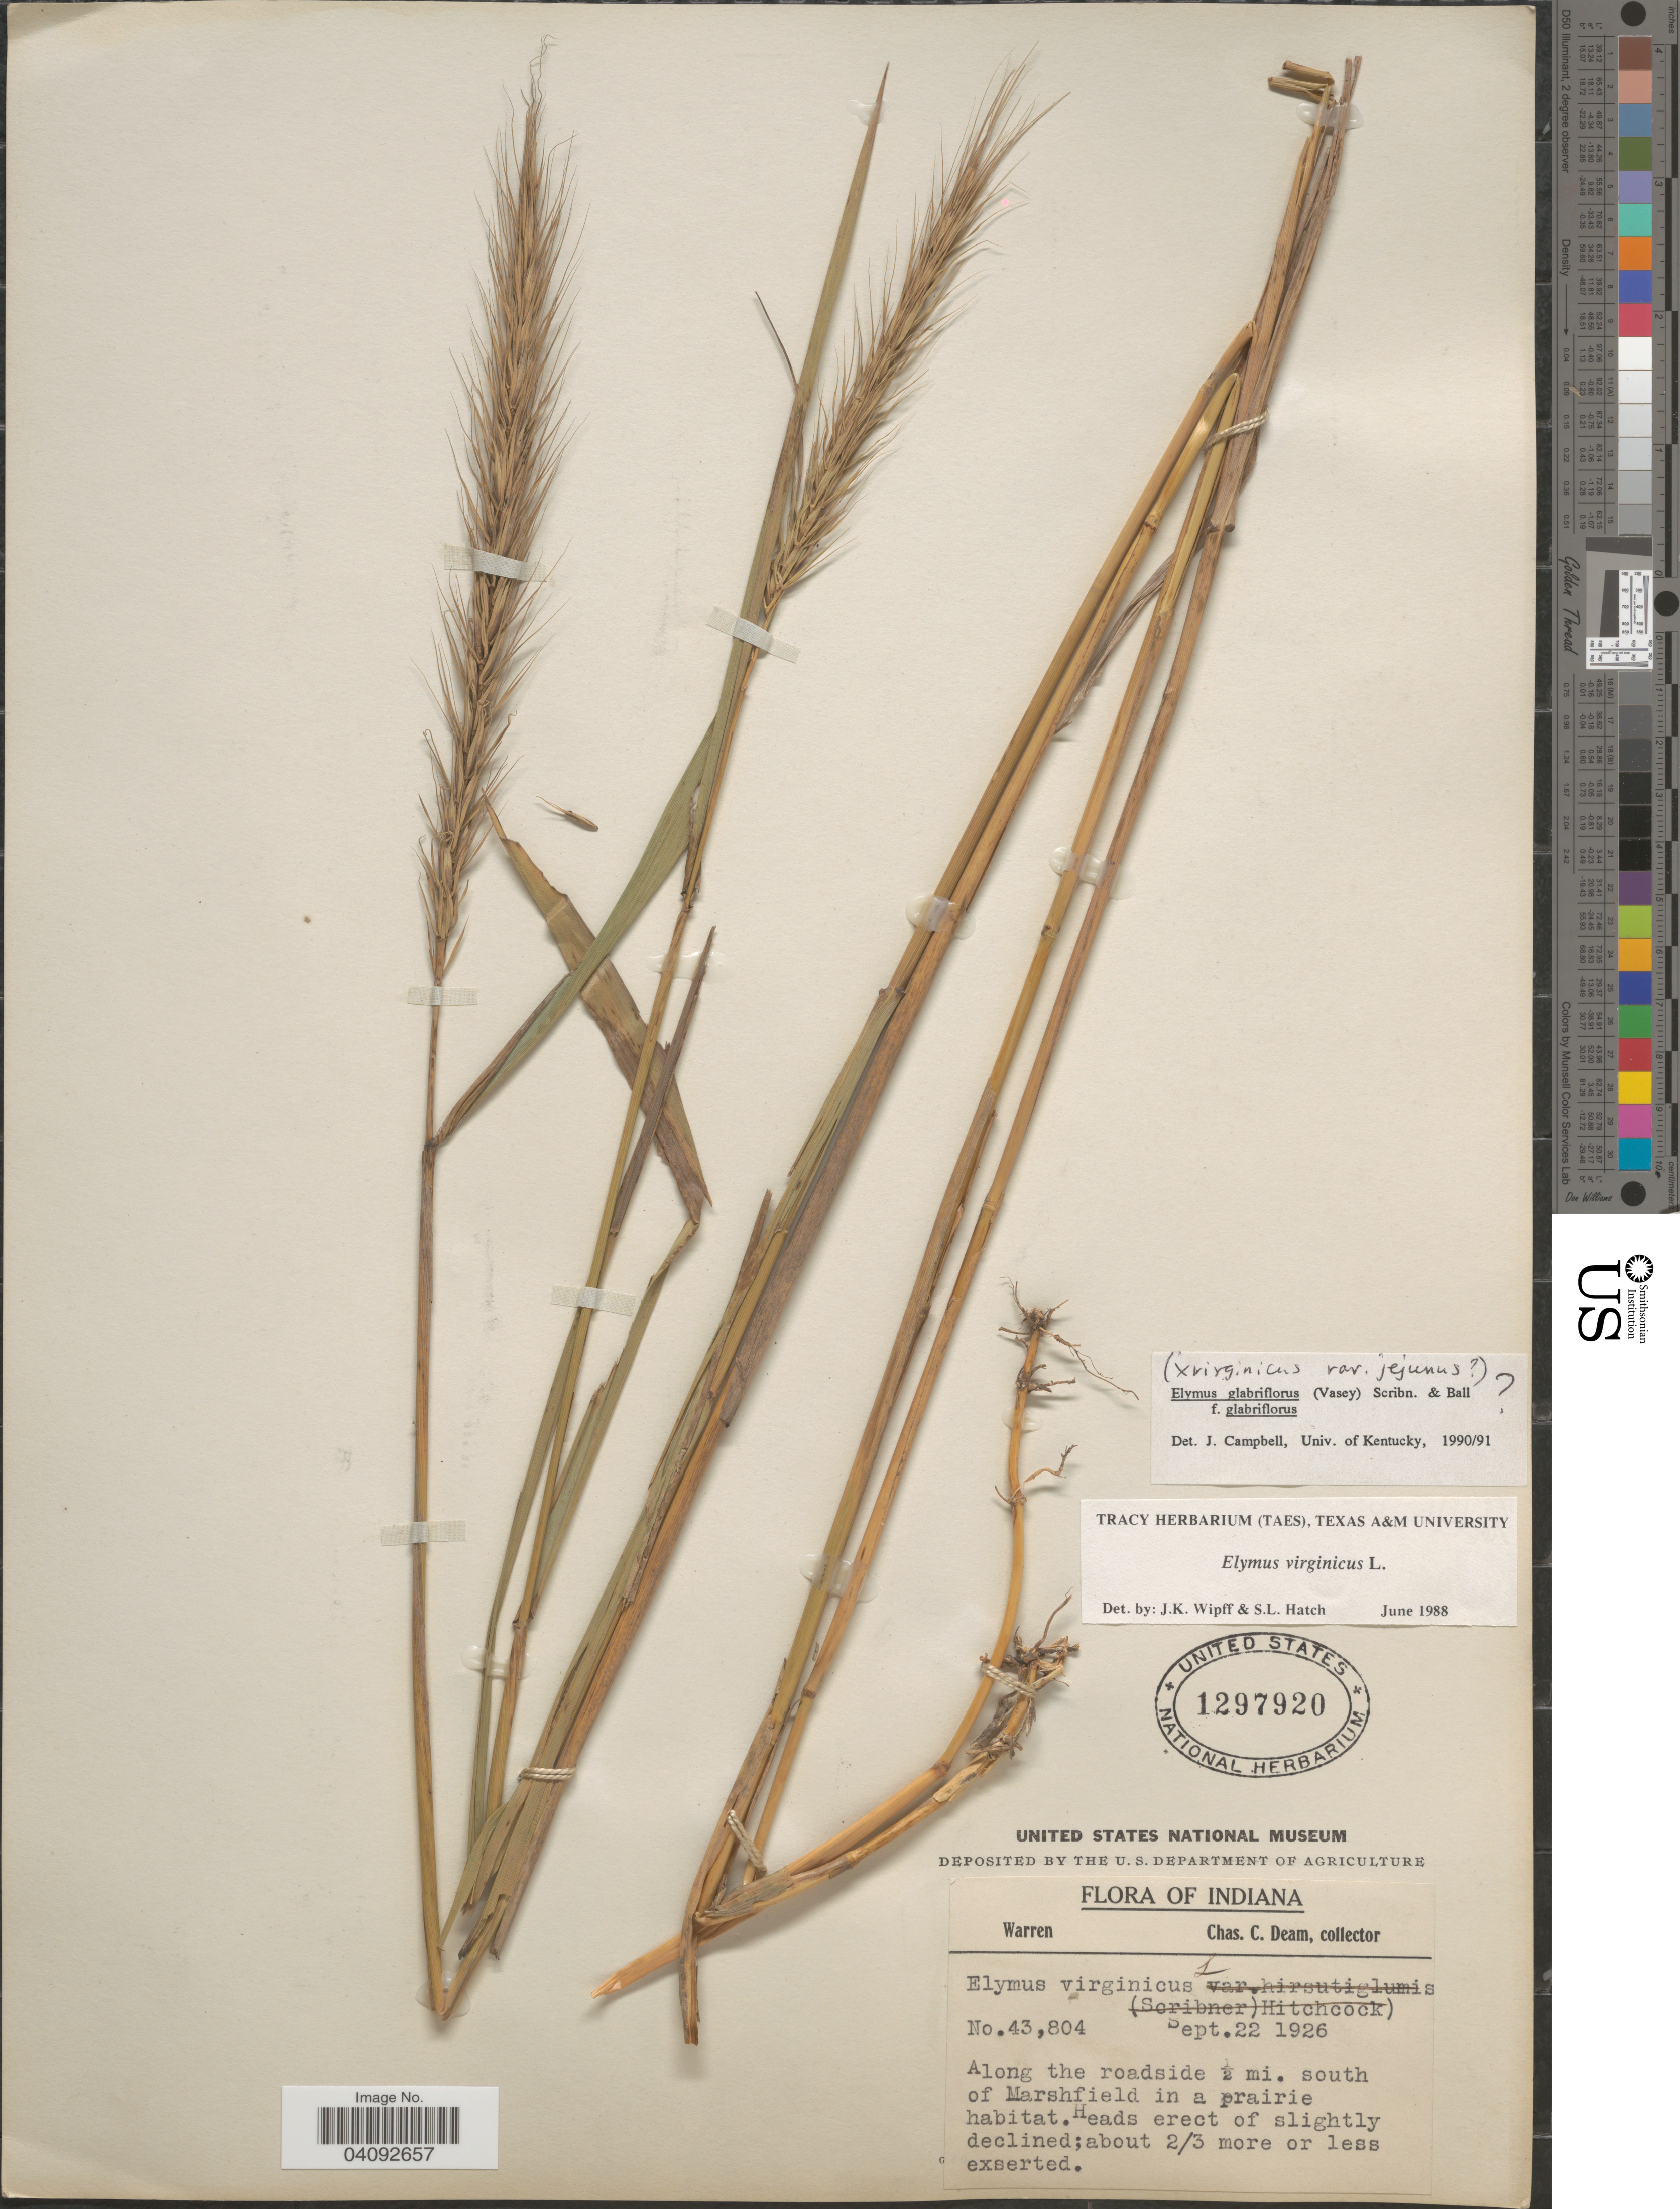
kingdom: Plantae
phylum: Tracheophyta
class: Liliopsida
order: Poales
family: Poaceae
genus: Elymus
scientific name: Elymus glabriflorus var. glabriflorus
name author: (Vasey ex L.H. Dewey) Scribn. & C.R. Ball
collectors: C. C. Deam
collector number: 43804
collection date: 1926-09-22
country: United States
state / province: Indiana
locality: Warren. Along the roadside ½ mi. south of Marshfield in a prairie habitat.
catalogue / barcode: US 1297920